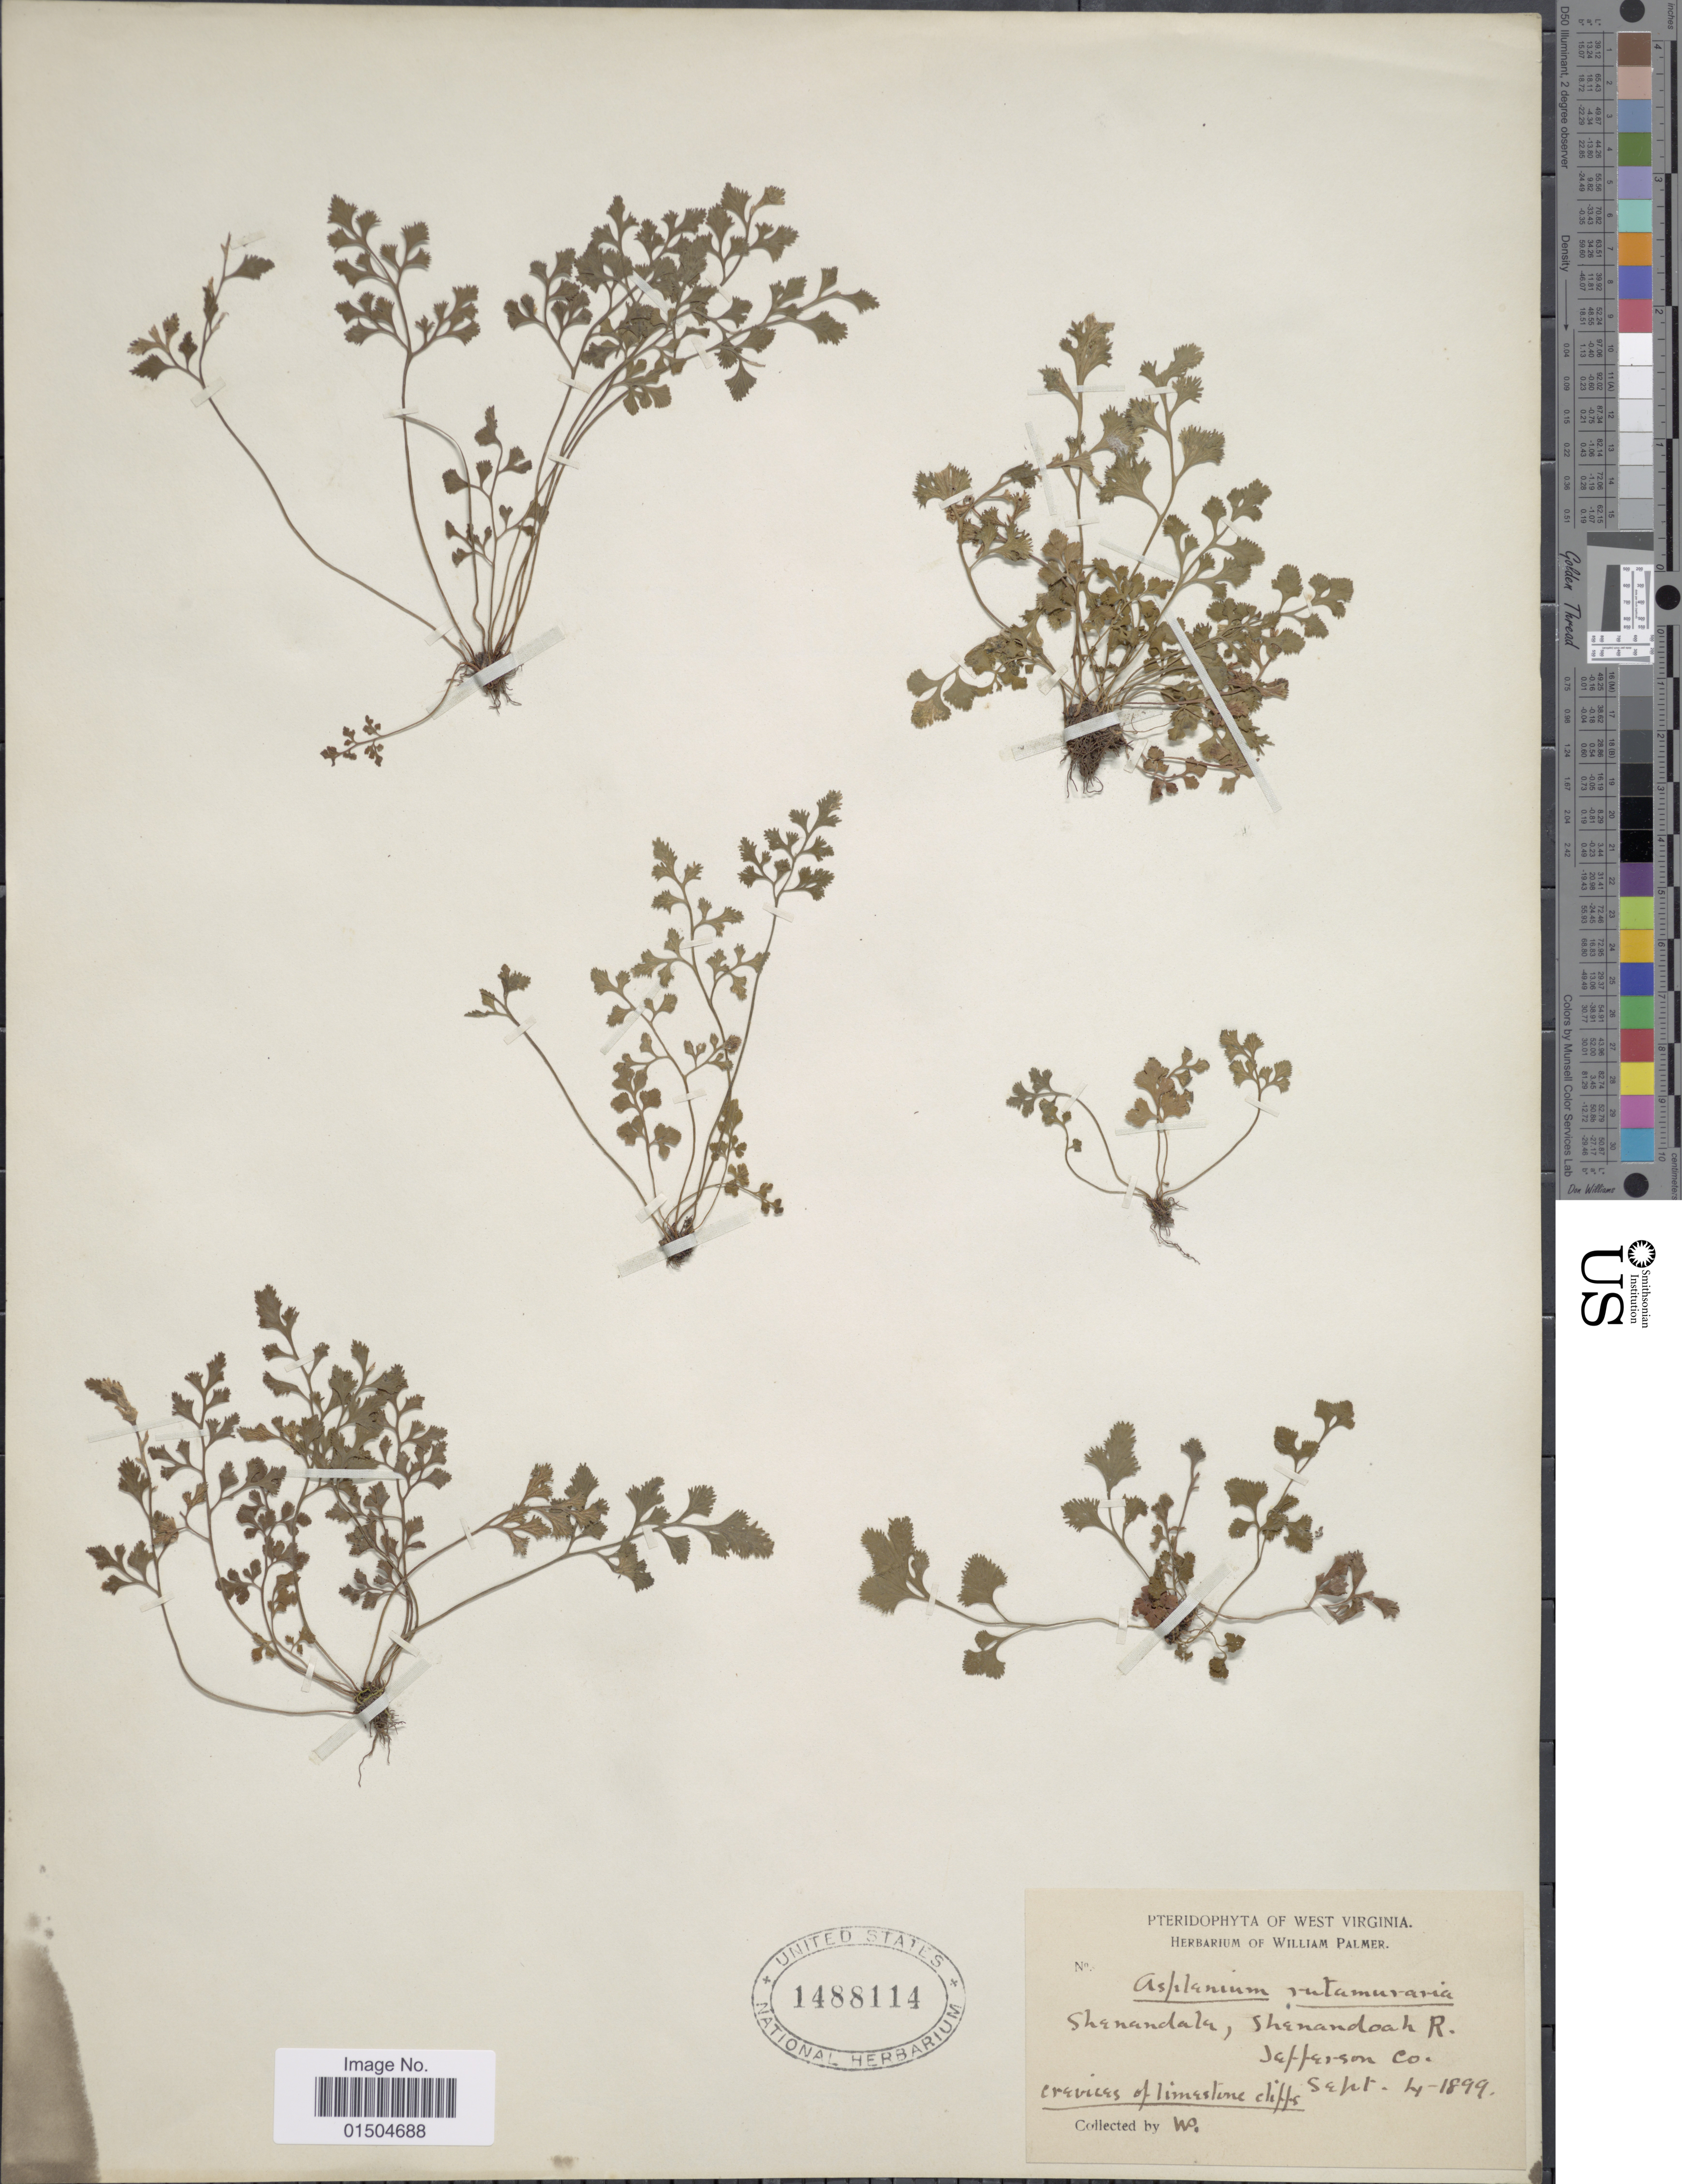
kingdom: Plantae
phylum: Tracheophyta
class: Polypodiopsida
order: Polypodiales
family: Aspleniaceae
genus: Asplenium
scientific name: Asplenium ruta-muraria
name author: L.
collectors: W. Palmer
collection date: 1899-09-04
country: United States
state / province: West Virginia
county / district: Jefferson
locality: Shannondale, Shenandoah R. Jefferson Co.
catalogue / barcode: US 1488114